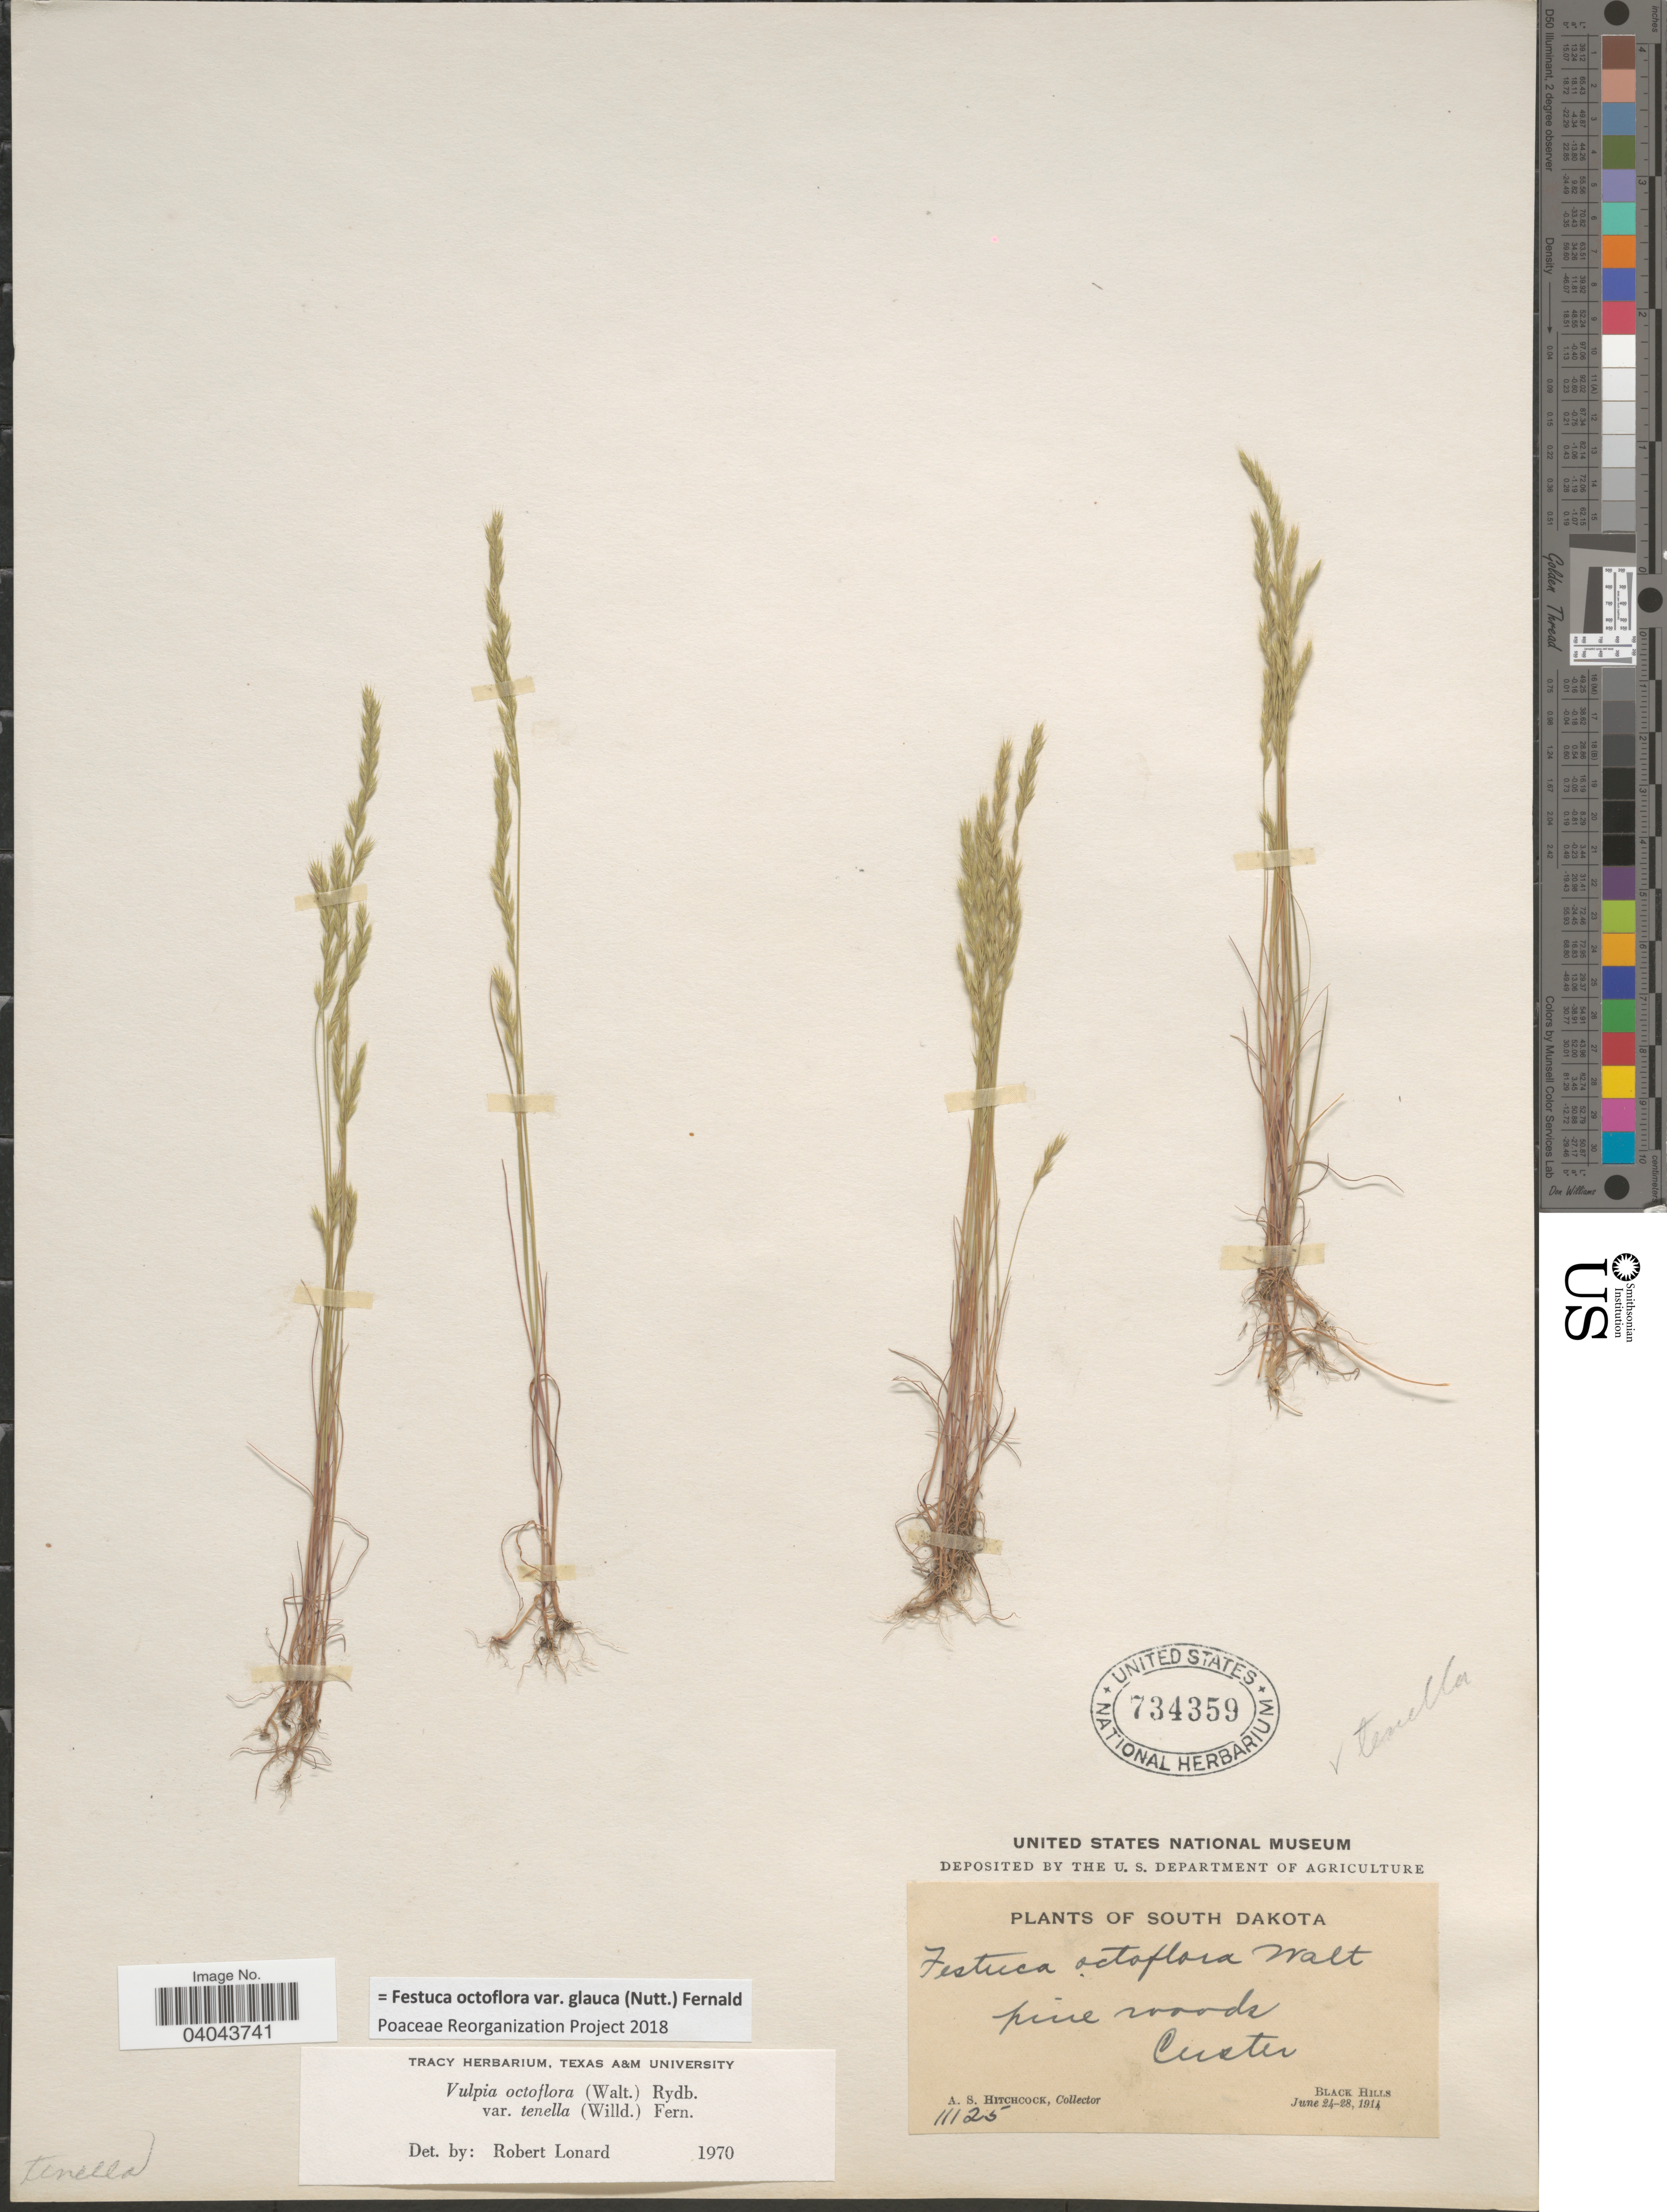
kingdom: Plantae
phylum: Tracheophyta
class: Liliopsida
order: Poales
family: Poaceae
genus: Festuca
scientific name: Festuca octoflora var. glauca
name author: (Nutt.) Fernald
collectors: A. S. Hitchcock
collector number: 11125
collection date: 1914-06-24/1914-06-28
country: United States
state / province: South Dakota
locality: Custer. Black Hills.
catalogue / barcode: US 734359